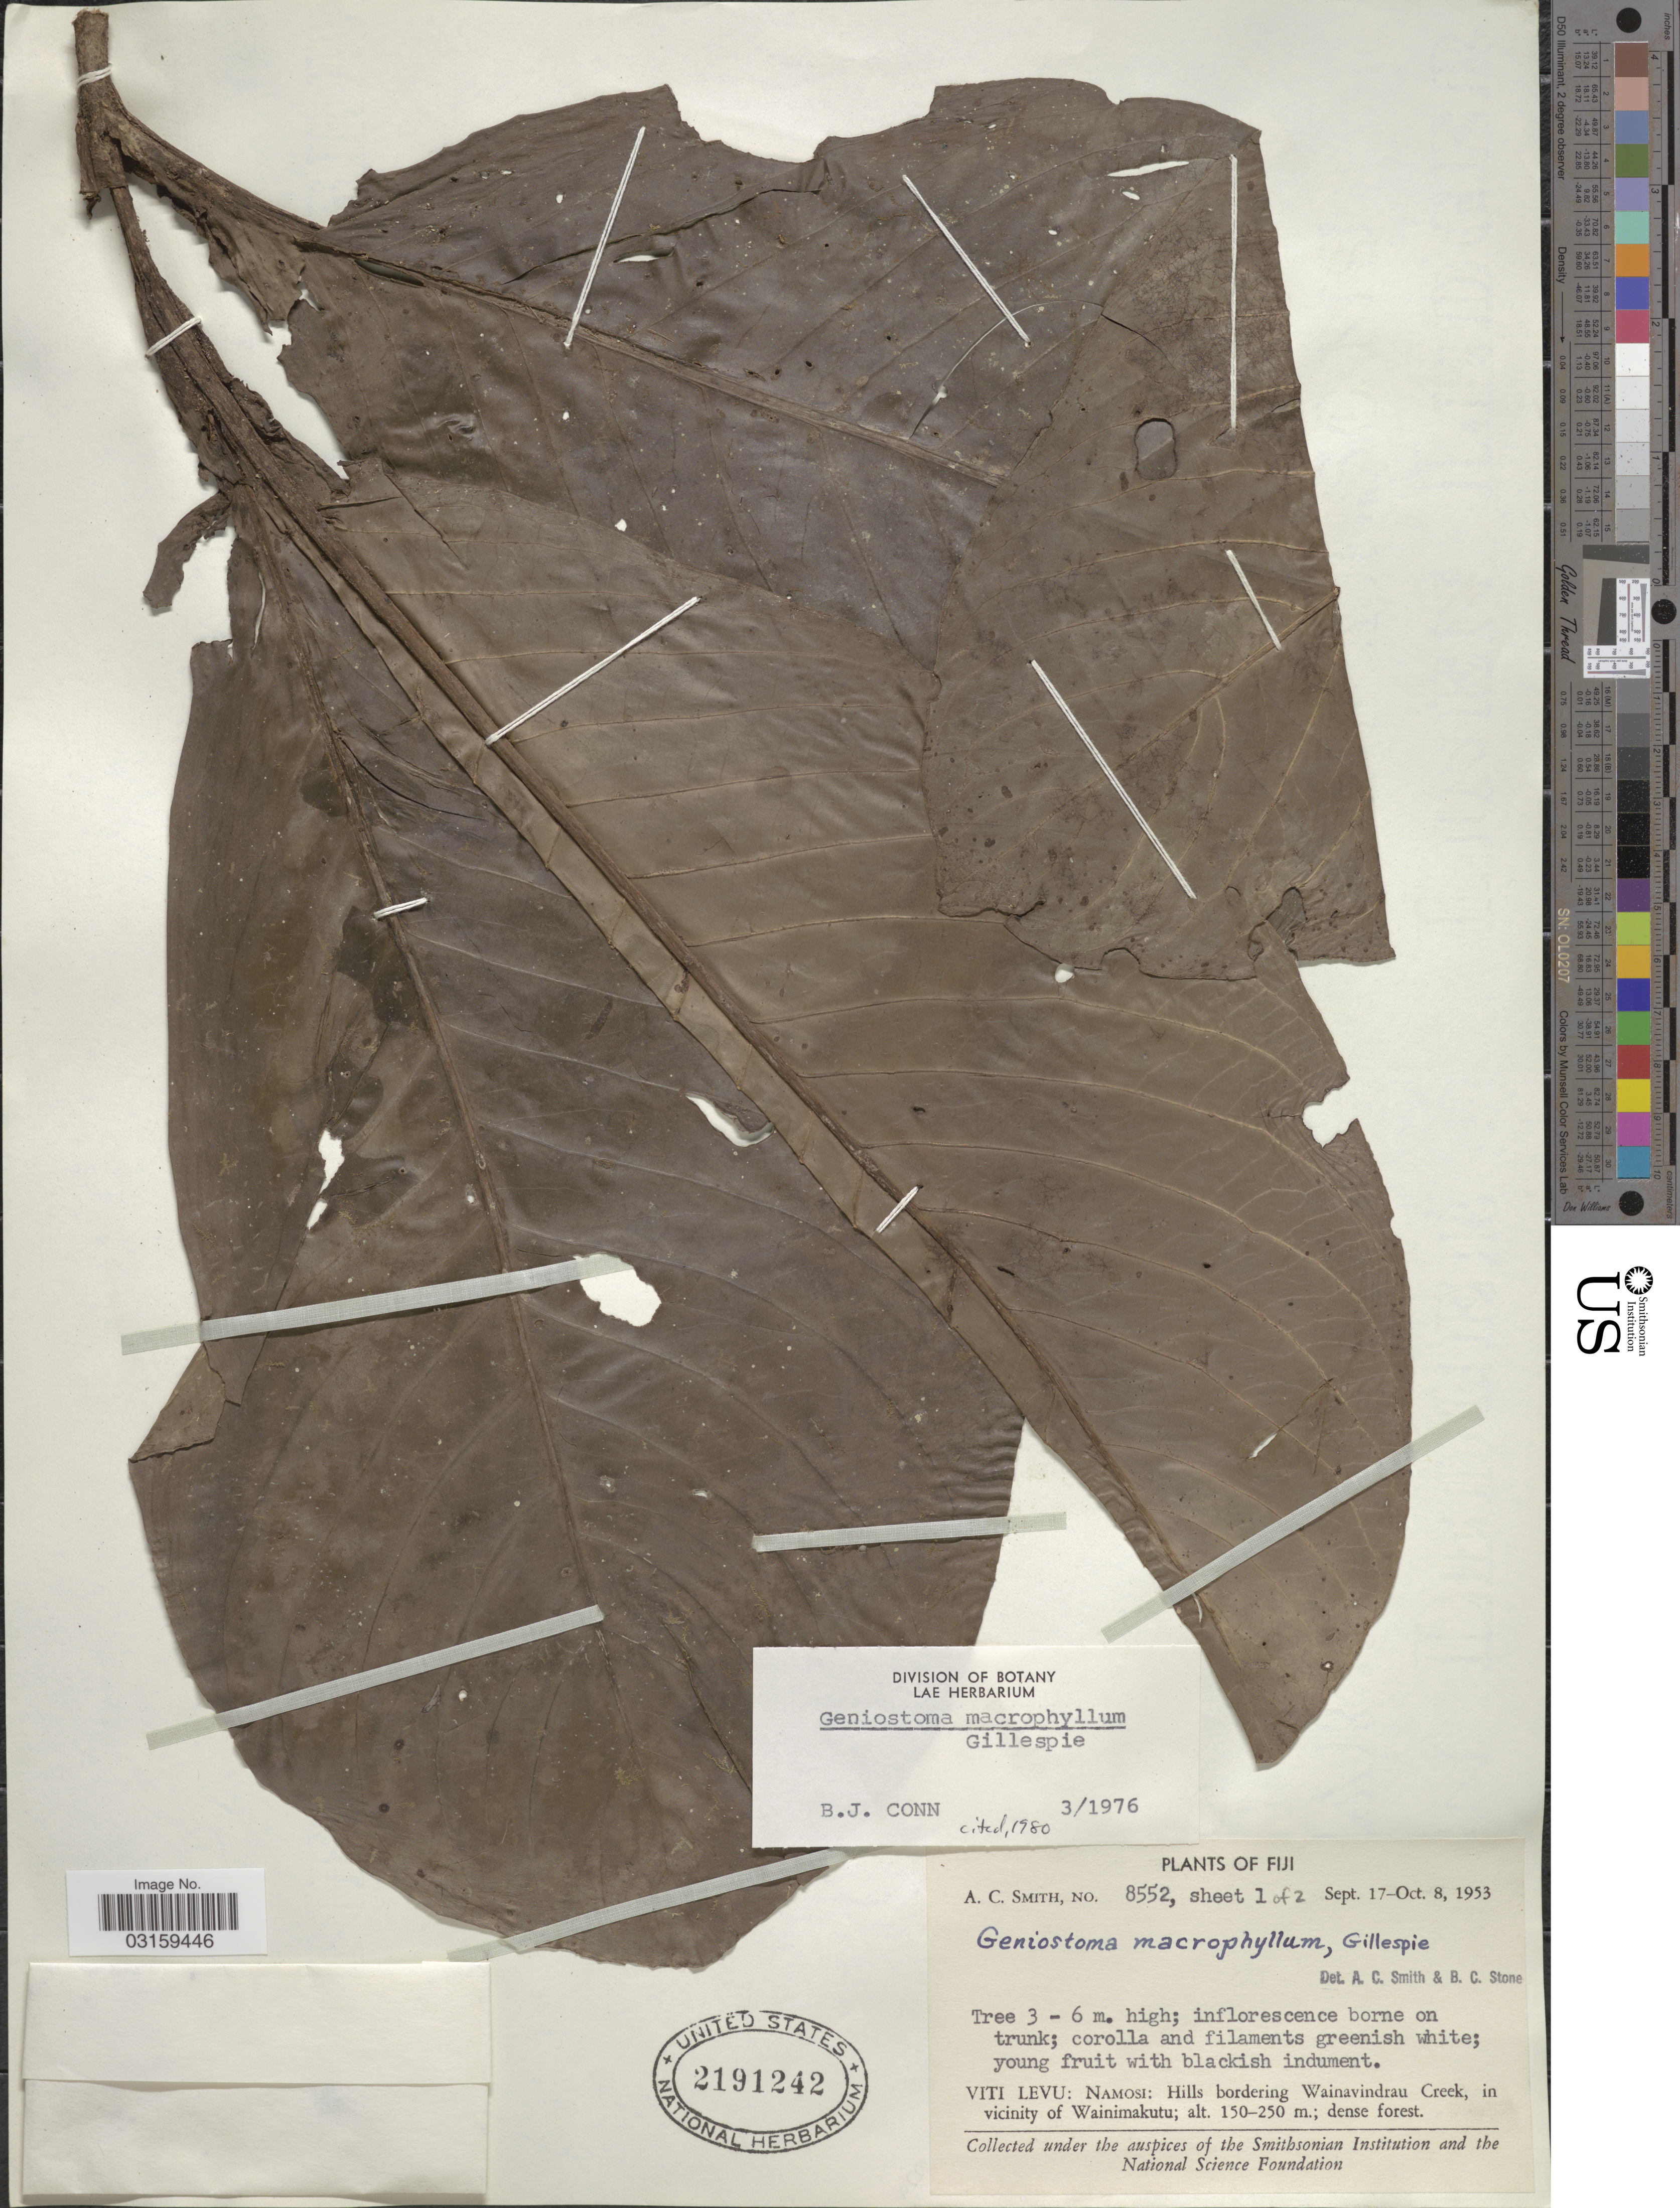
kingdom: Plantae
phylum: Tracheophyta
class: Magnoliopsida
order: Gentianales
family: Loganiaceae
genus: Geniostoma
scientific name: Geniostoma macrophyllum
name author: Gillespie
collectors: A. C. Smith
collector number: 8552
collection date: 1953-09-17/1953-10-08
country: Fiji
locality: Viti Levu: Namosi: Hills bordering Wainavindrau Creek, in vicinity of Wainimakutu.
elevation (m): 150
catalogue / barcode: US 2191242